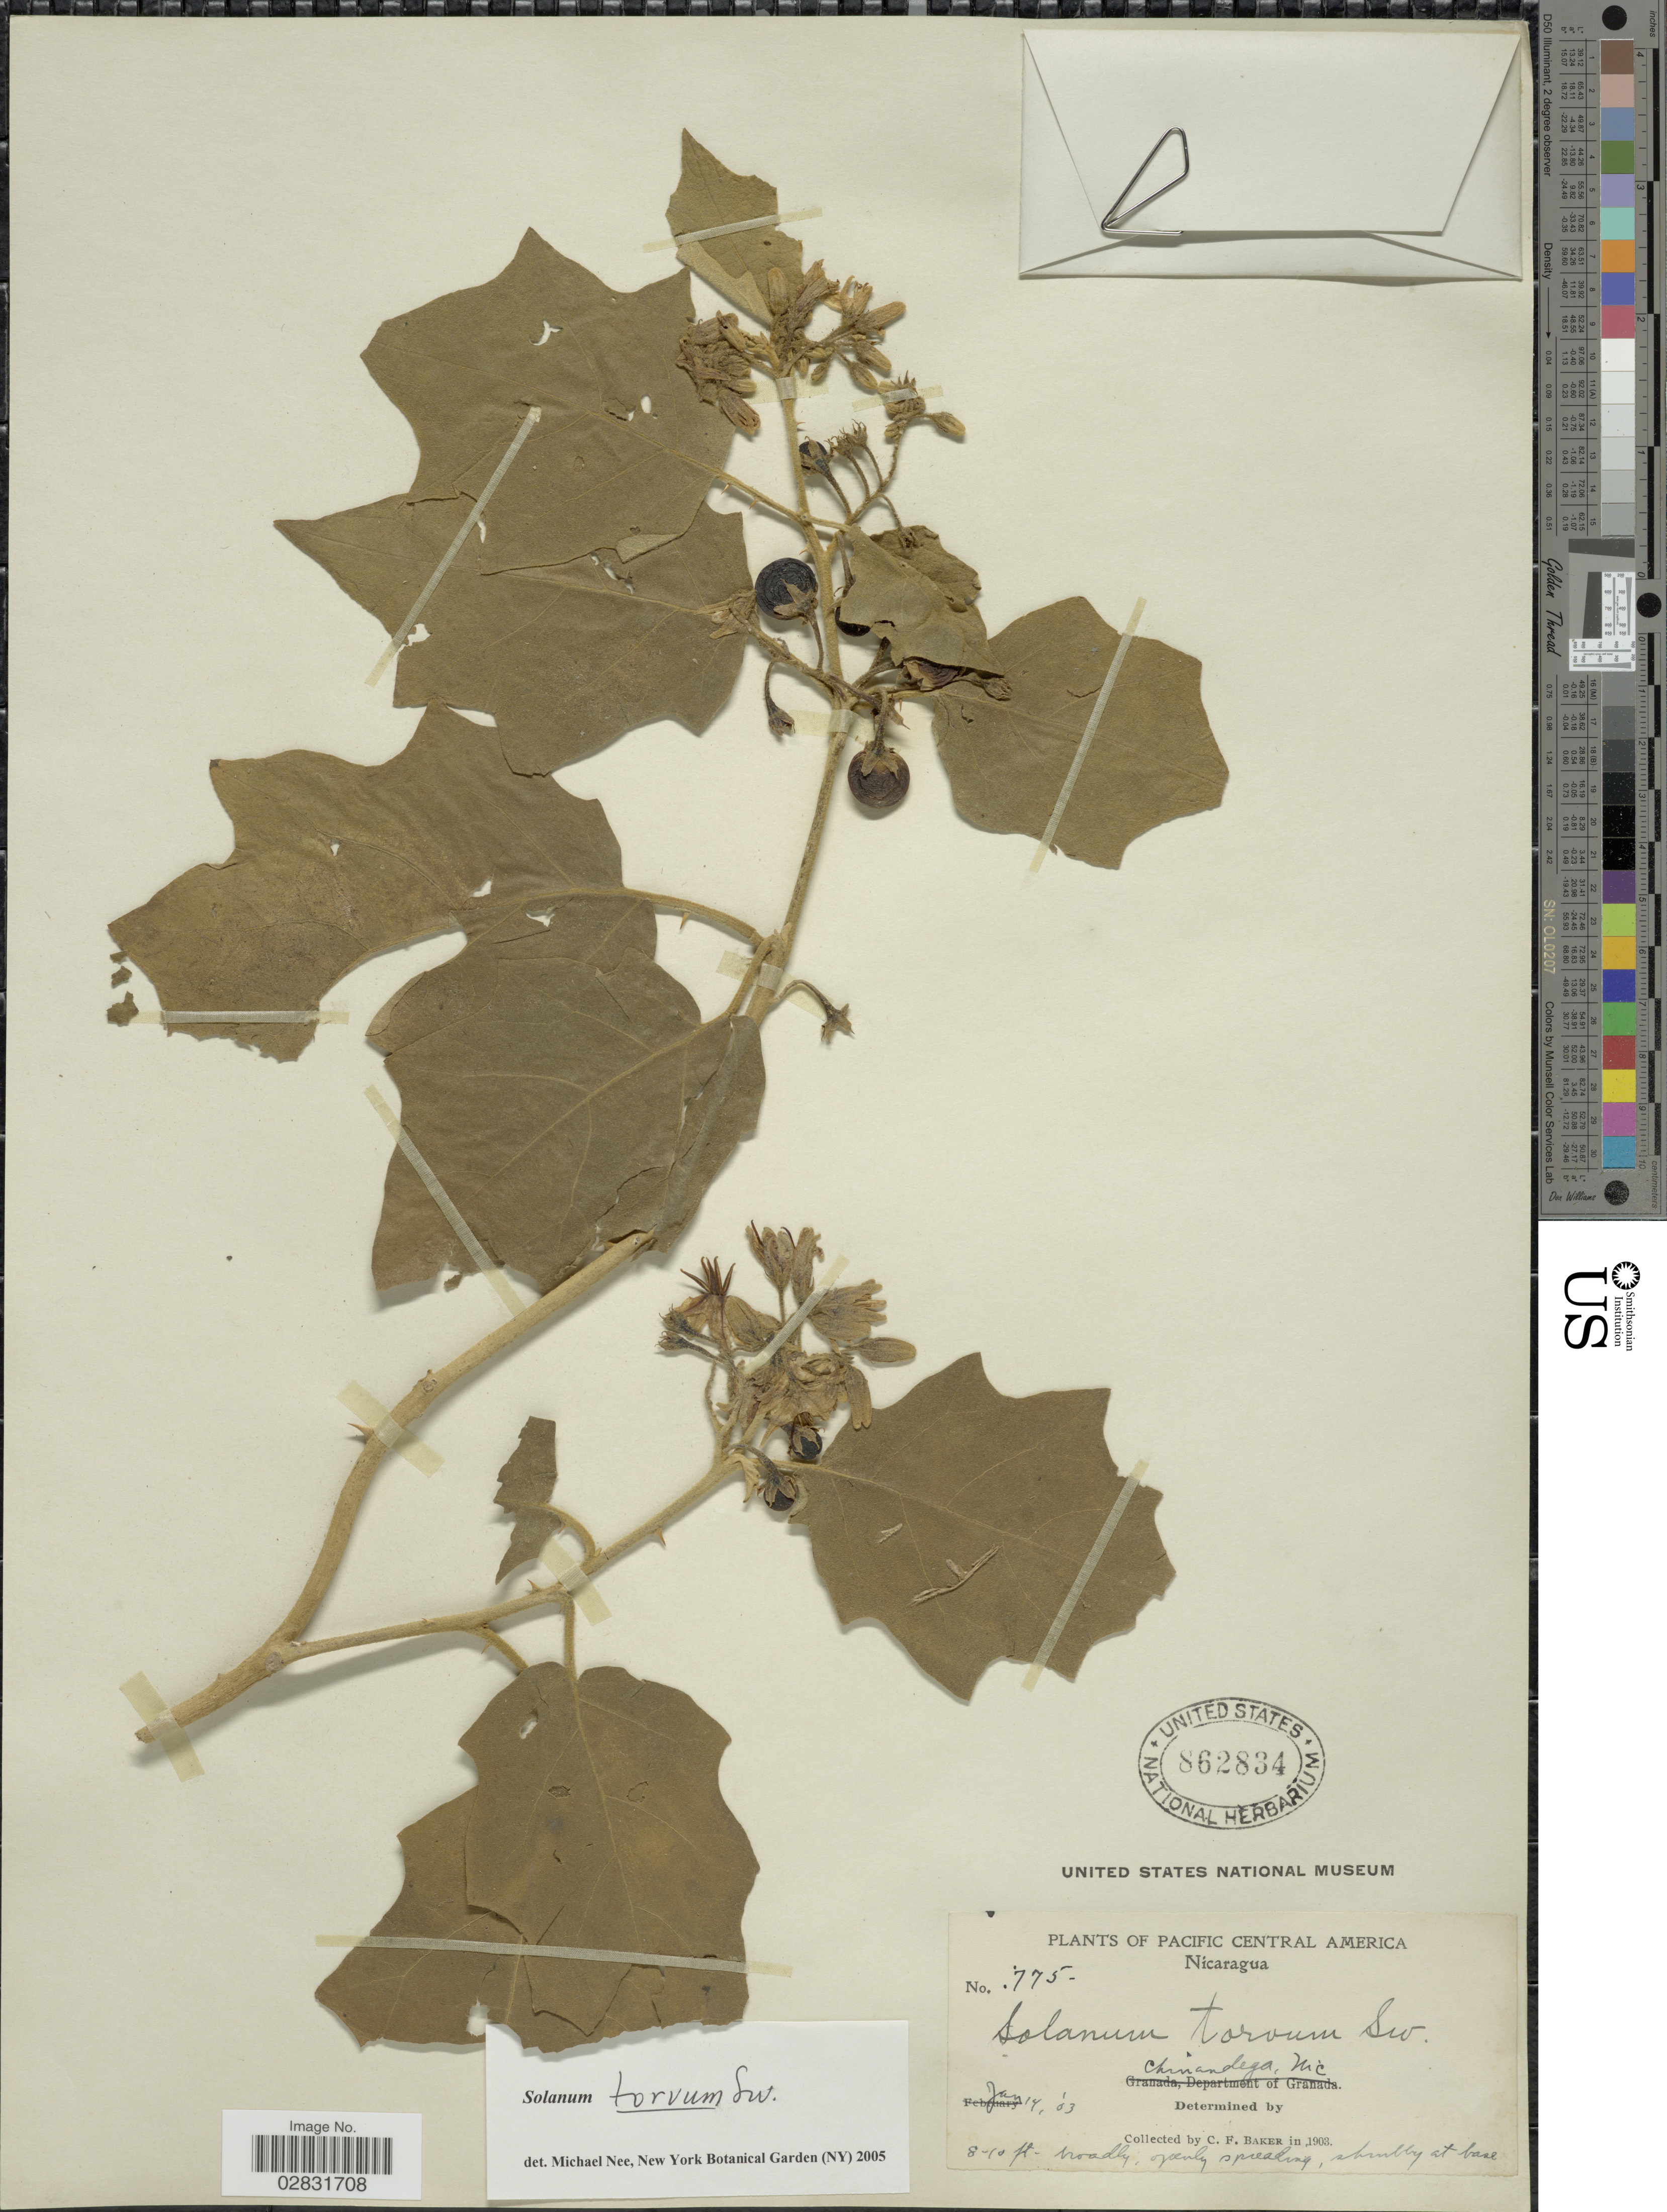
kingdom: Plantae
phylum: Tracheophyta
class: Magnoliopsida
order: Solanales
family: Solanaceae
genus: Solanum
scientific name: Solanum torvum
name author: Sw.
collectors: C. F. Baker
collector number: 775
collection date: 1903-01-14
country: Nicaragua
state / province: Chinandega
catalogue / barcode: US 862834